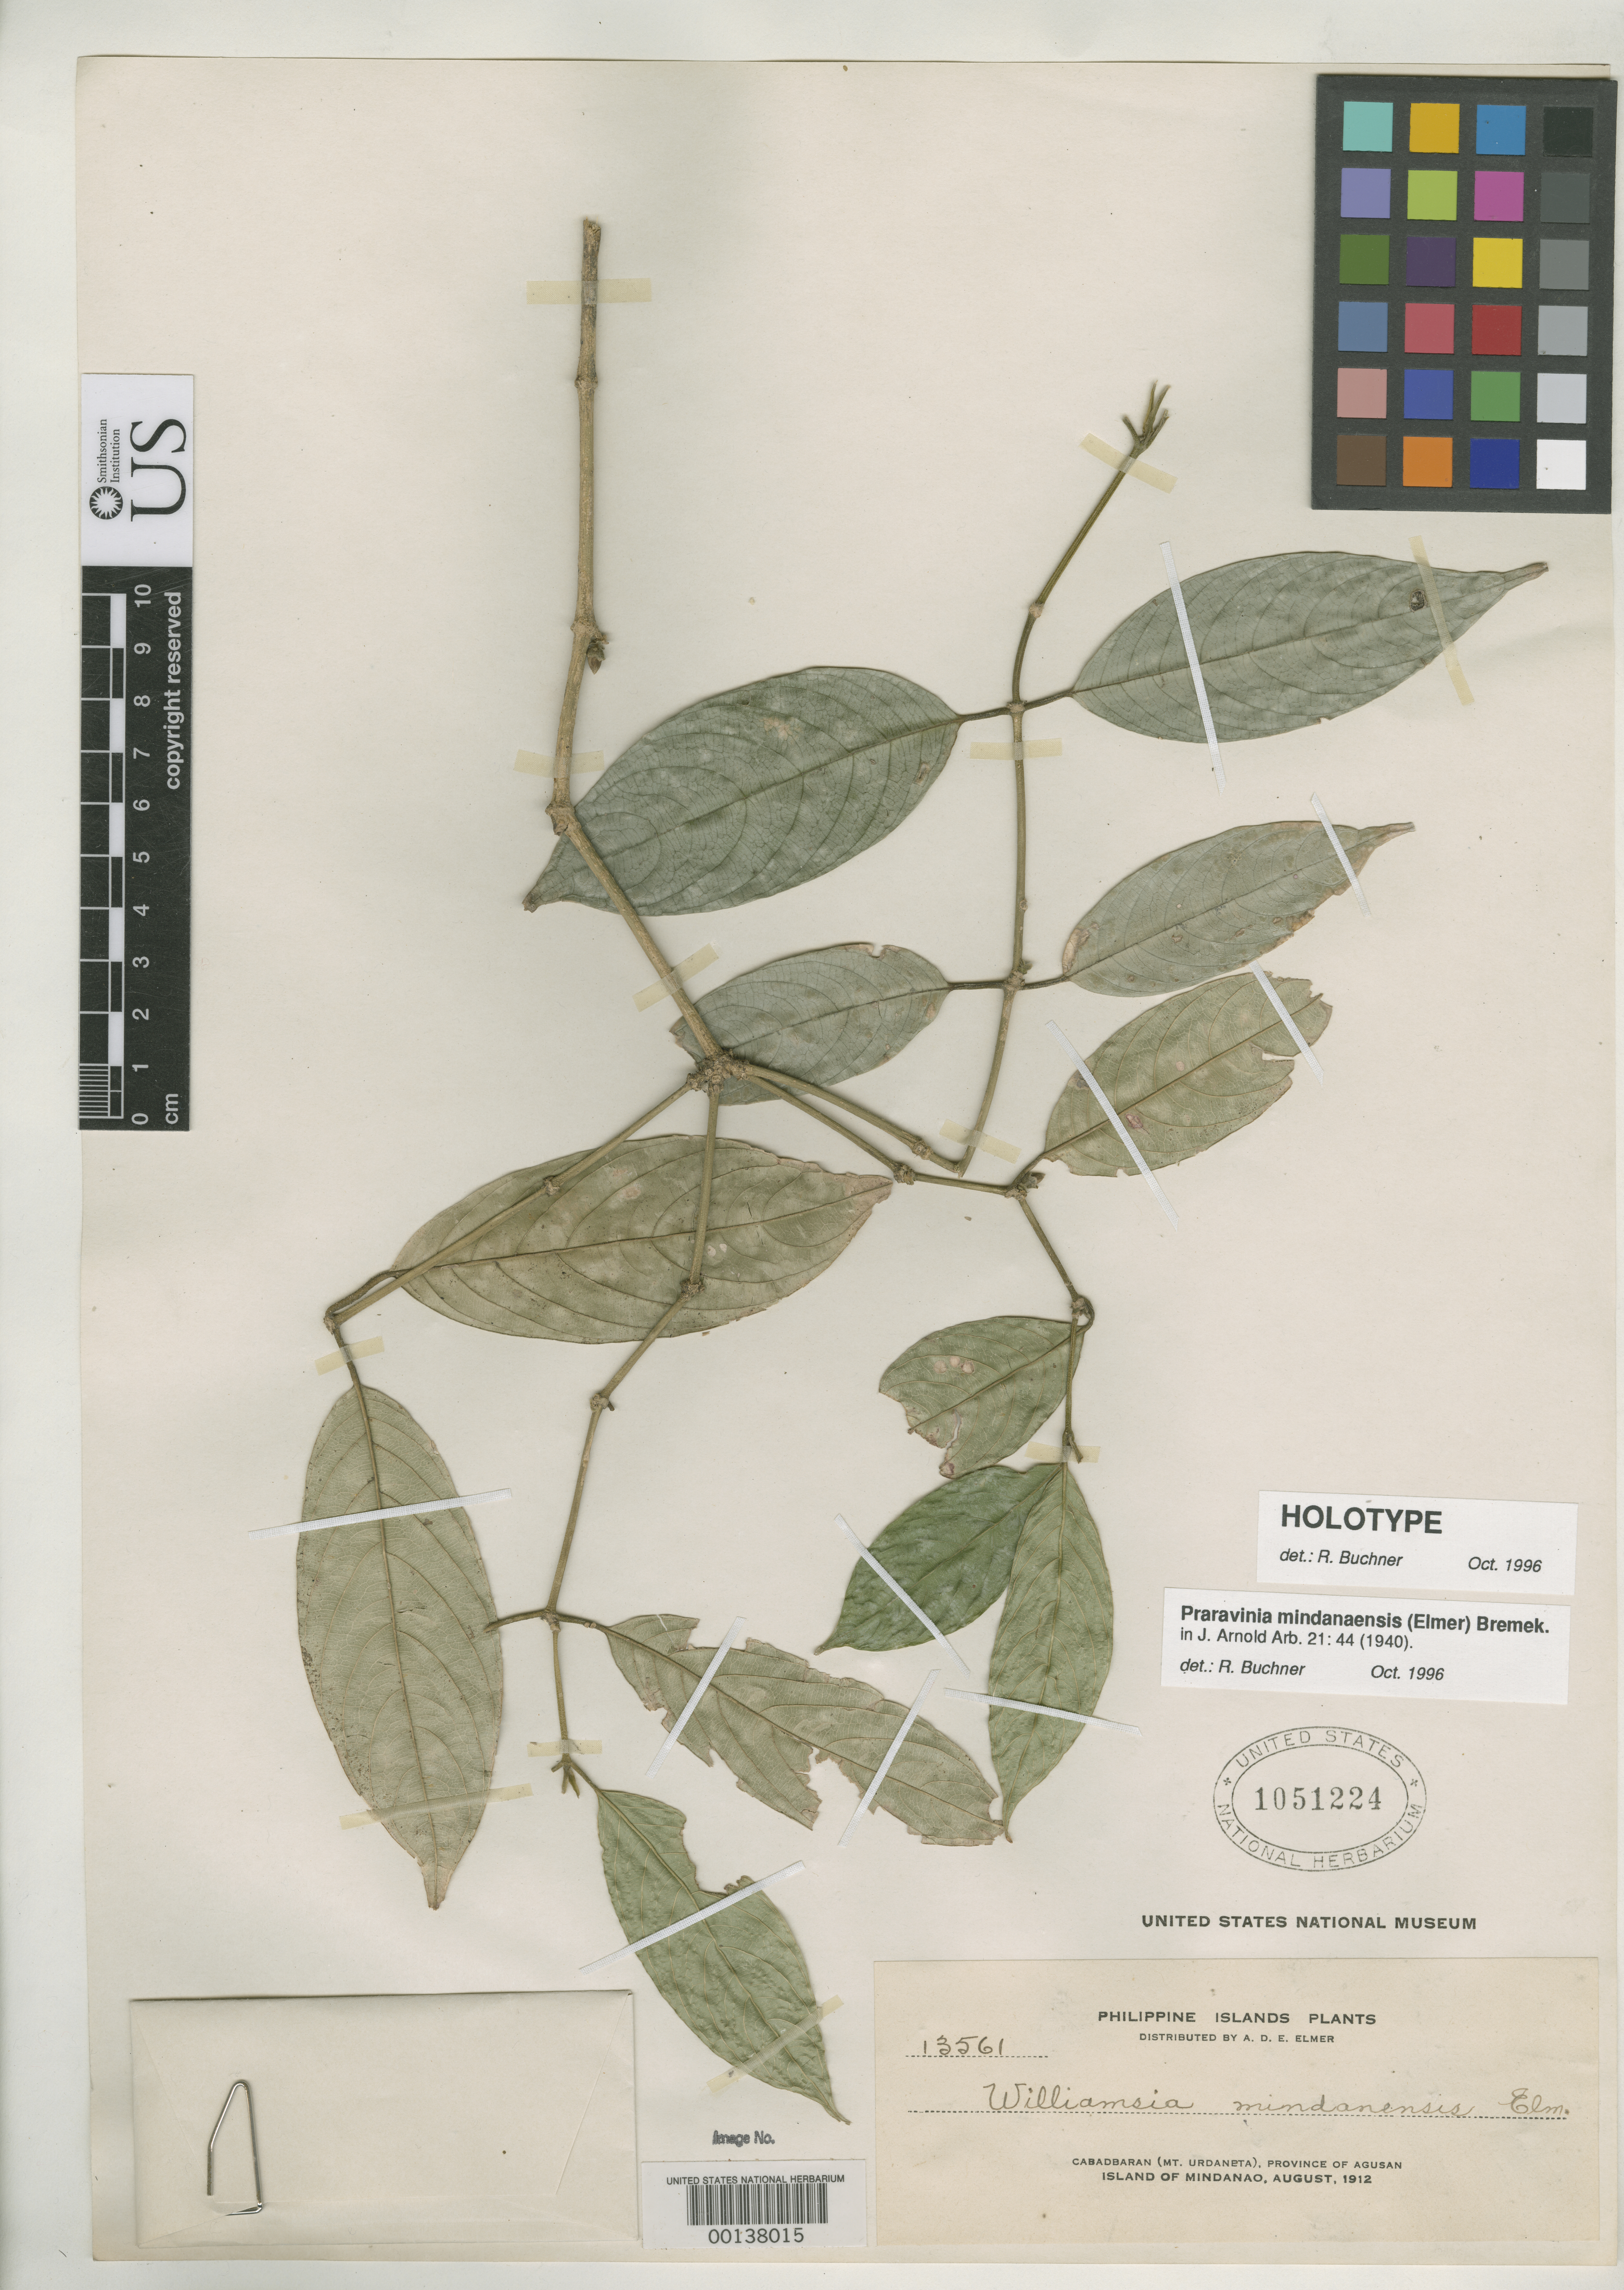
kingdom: Plantae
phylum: Tracheophyta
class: Magnoliopsida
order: Gentianales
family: Rubiaceae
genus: Williamsia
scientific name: Williamsia mindanaensis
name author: Elmer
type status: Isotype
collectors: A. D. E. Elmer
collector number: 13561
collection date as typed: Aug 1912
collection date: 1912-08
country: Philippines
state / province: Caraga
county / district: Agusan del Norte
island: Mindanao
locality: Cabadbaran, Mt. Urdaneta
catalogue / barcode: US 1051224